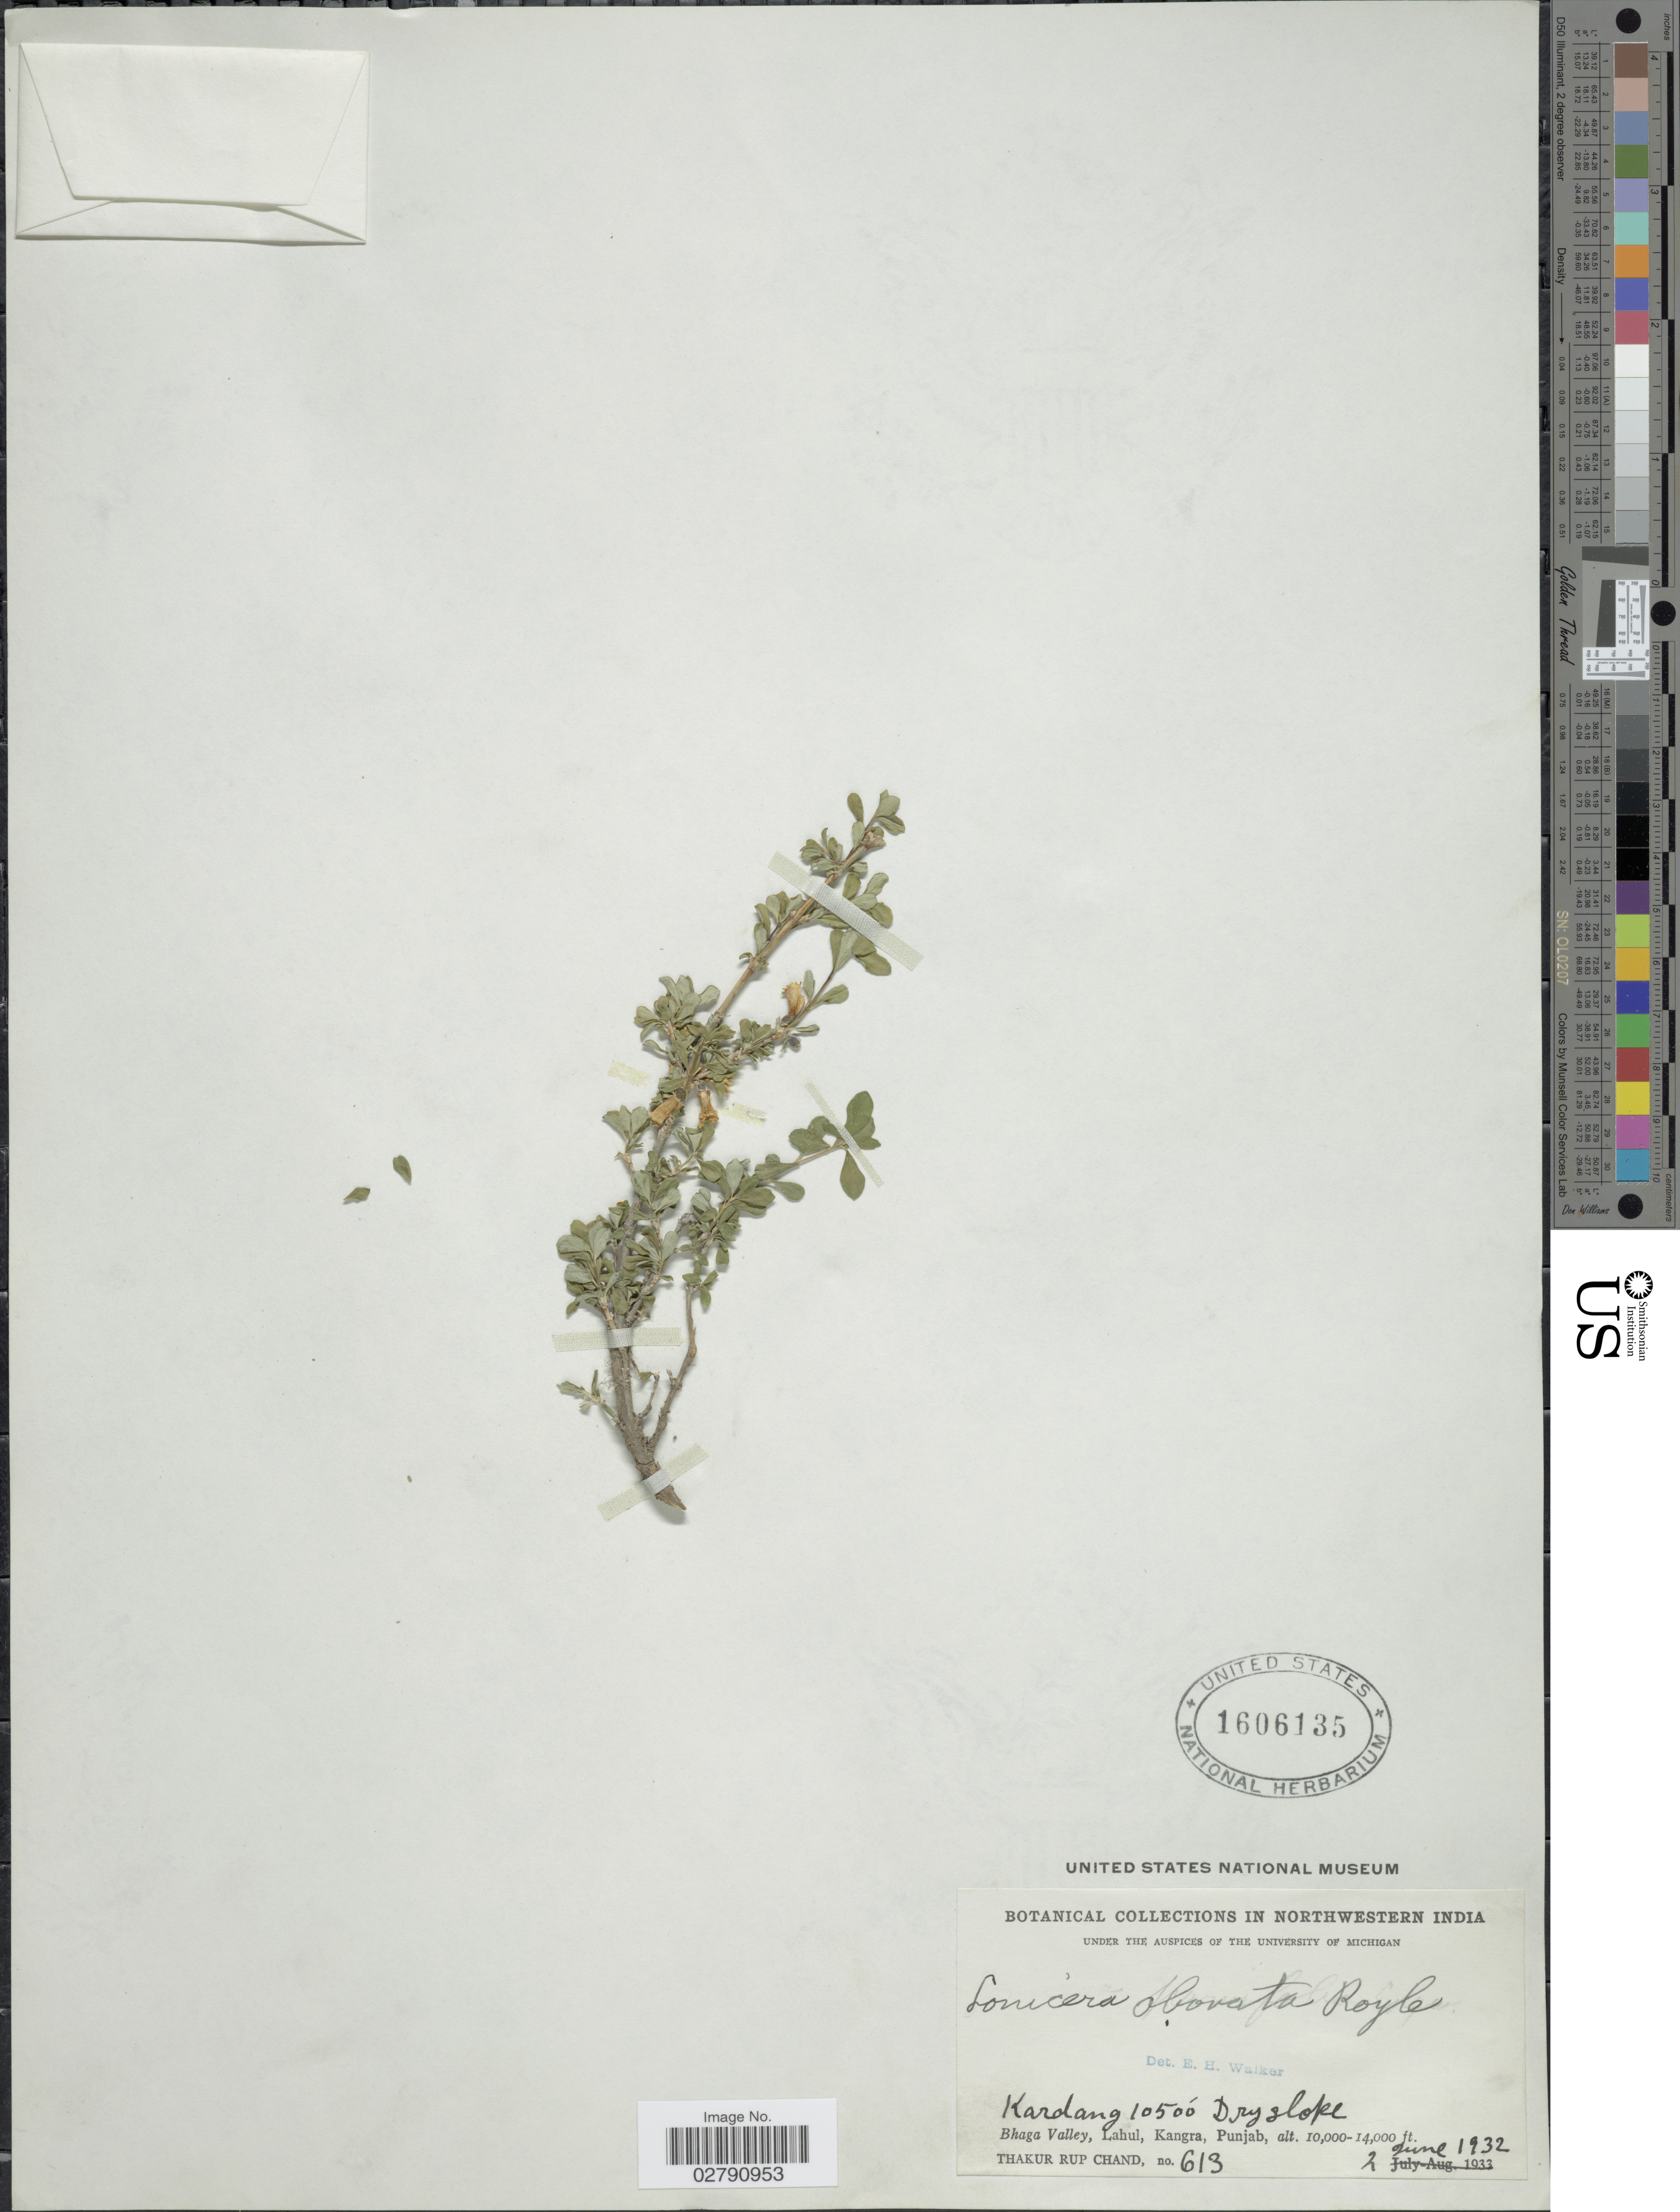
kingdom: Plantae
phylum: Tracheophyta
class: Magnoliopsida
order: Dipsacales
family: Caprifoliaceae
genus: Lonicera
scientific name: Lonicera obovata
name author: Royle ex Hook. f. & Thomson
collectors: T. R. Chand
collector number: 613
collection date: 1932-06-02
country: India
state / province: Punjab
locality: Kardang. Bhaga Valley, Lahul, Kangra, Punjab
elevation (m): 3200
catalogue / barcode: US 1606135